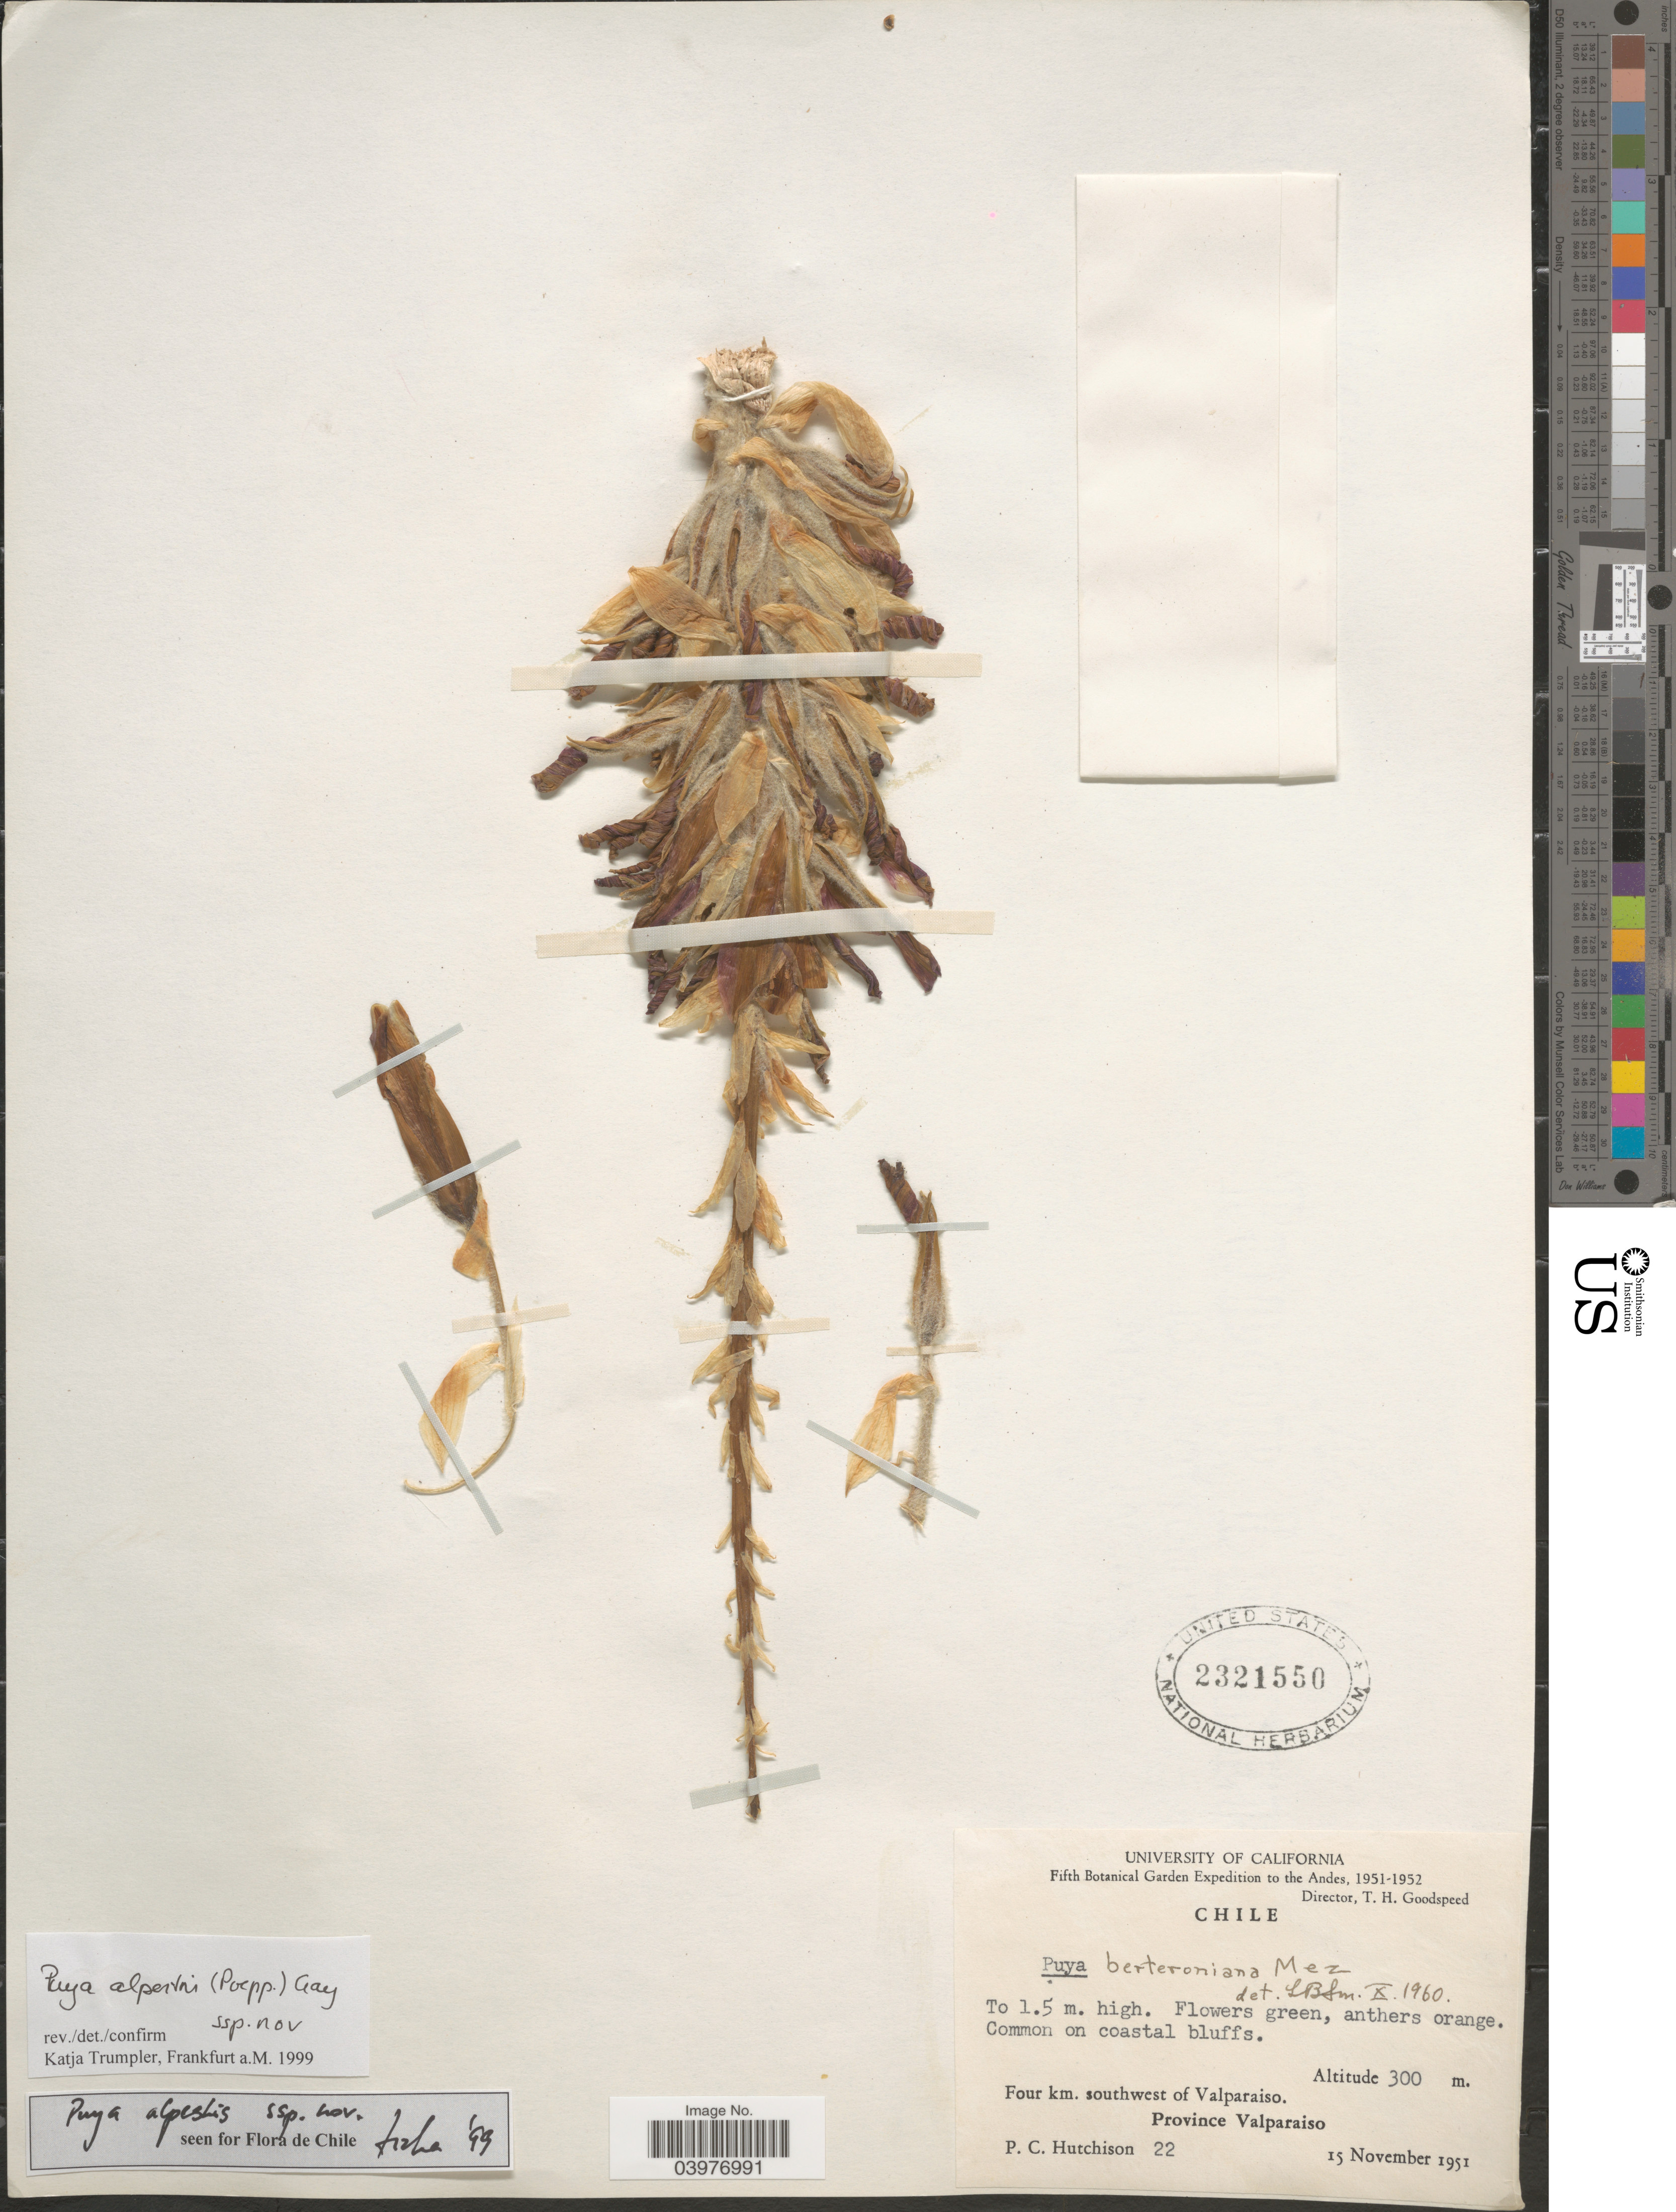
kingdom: Plantae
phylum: Tracheophyta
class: Liliopsida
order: Poales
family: Bromeliaceae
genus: Puya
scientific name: Puya alpestris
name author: (Poepp.) Gay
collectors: P. C. Hutchison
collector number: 22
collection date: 1951-11-15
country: Chile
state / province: Valparaíso (V)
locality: Andes. Four km. southwest of Valparaiso.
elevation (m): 300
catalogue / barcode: US 2321550